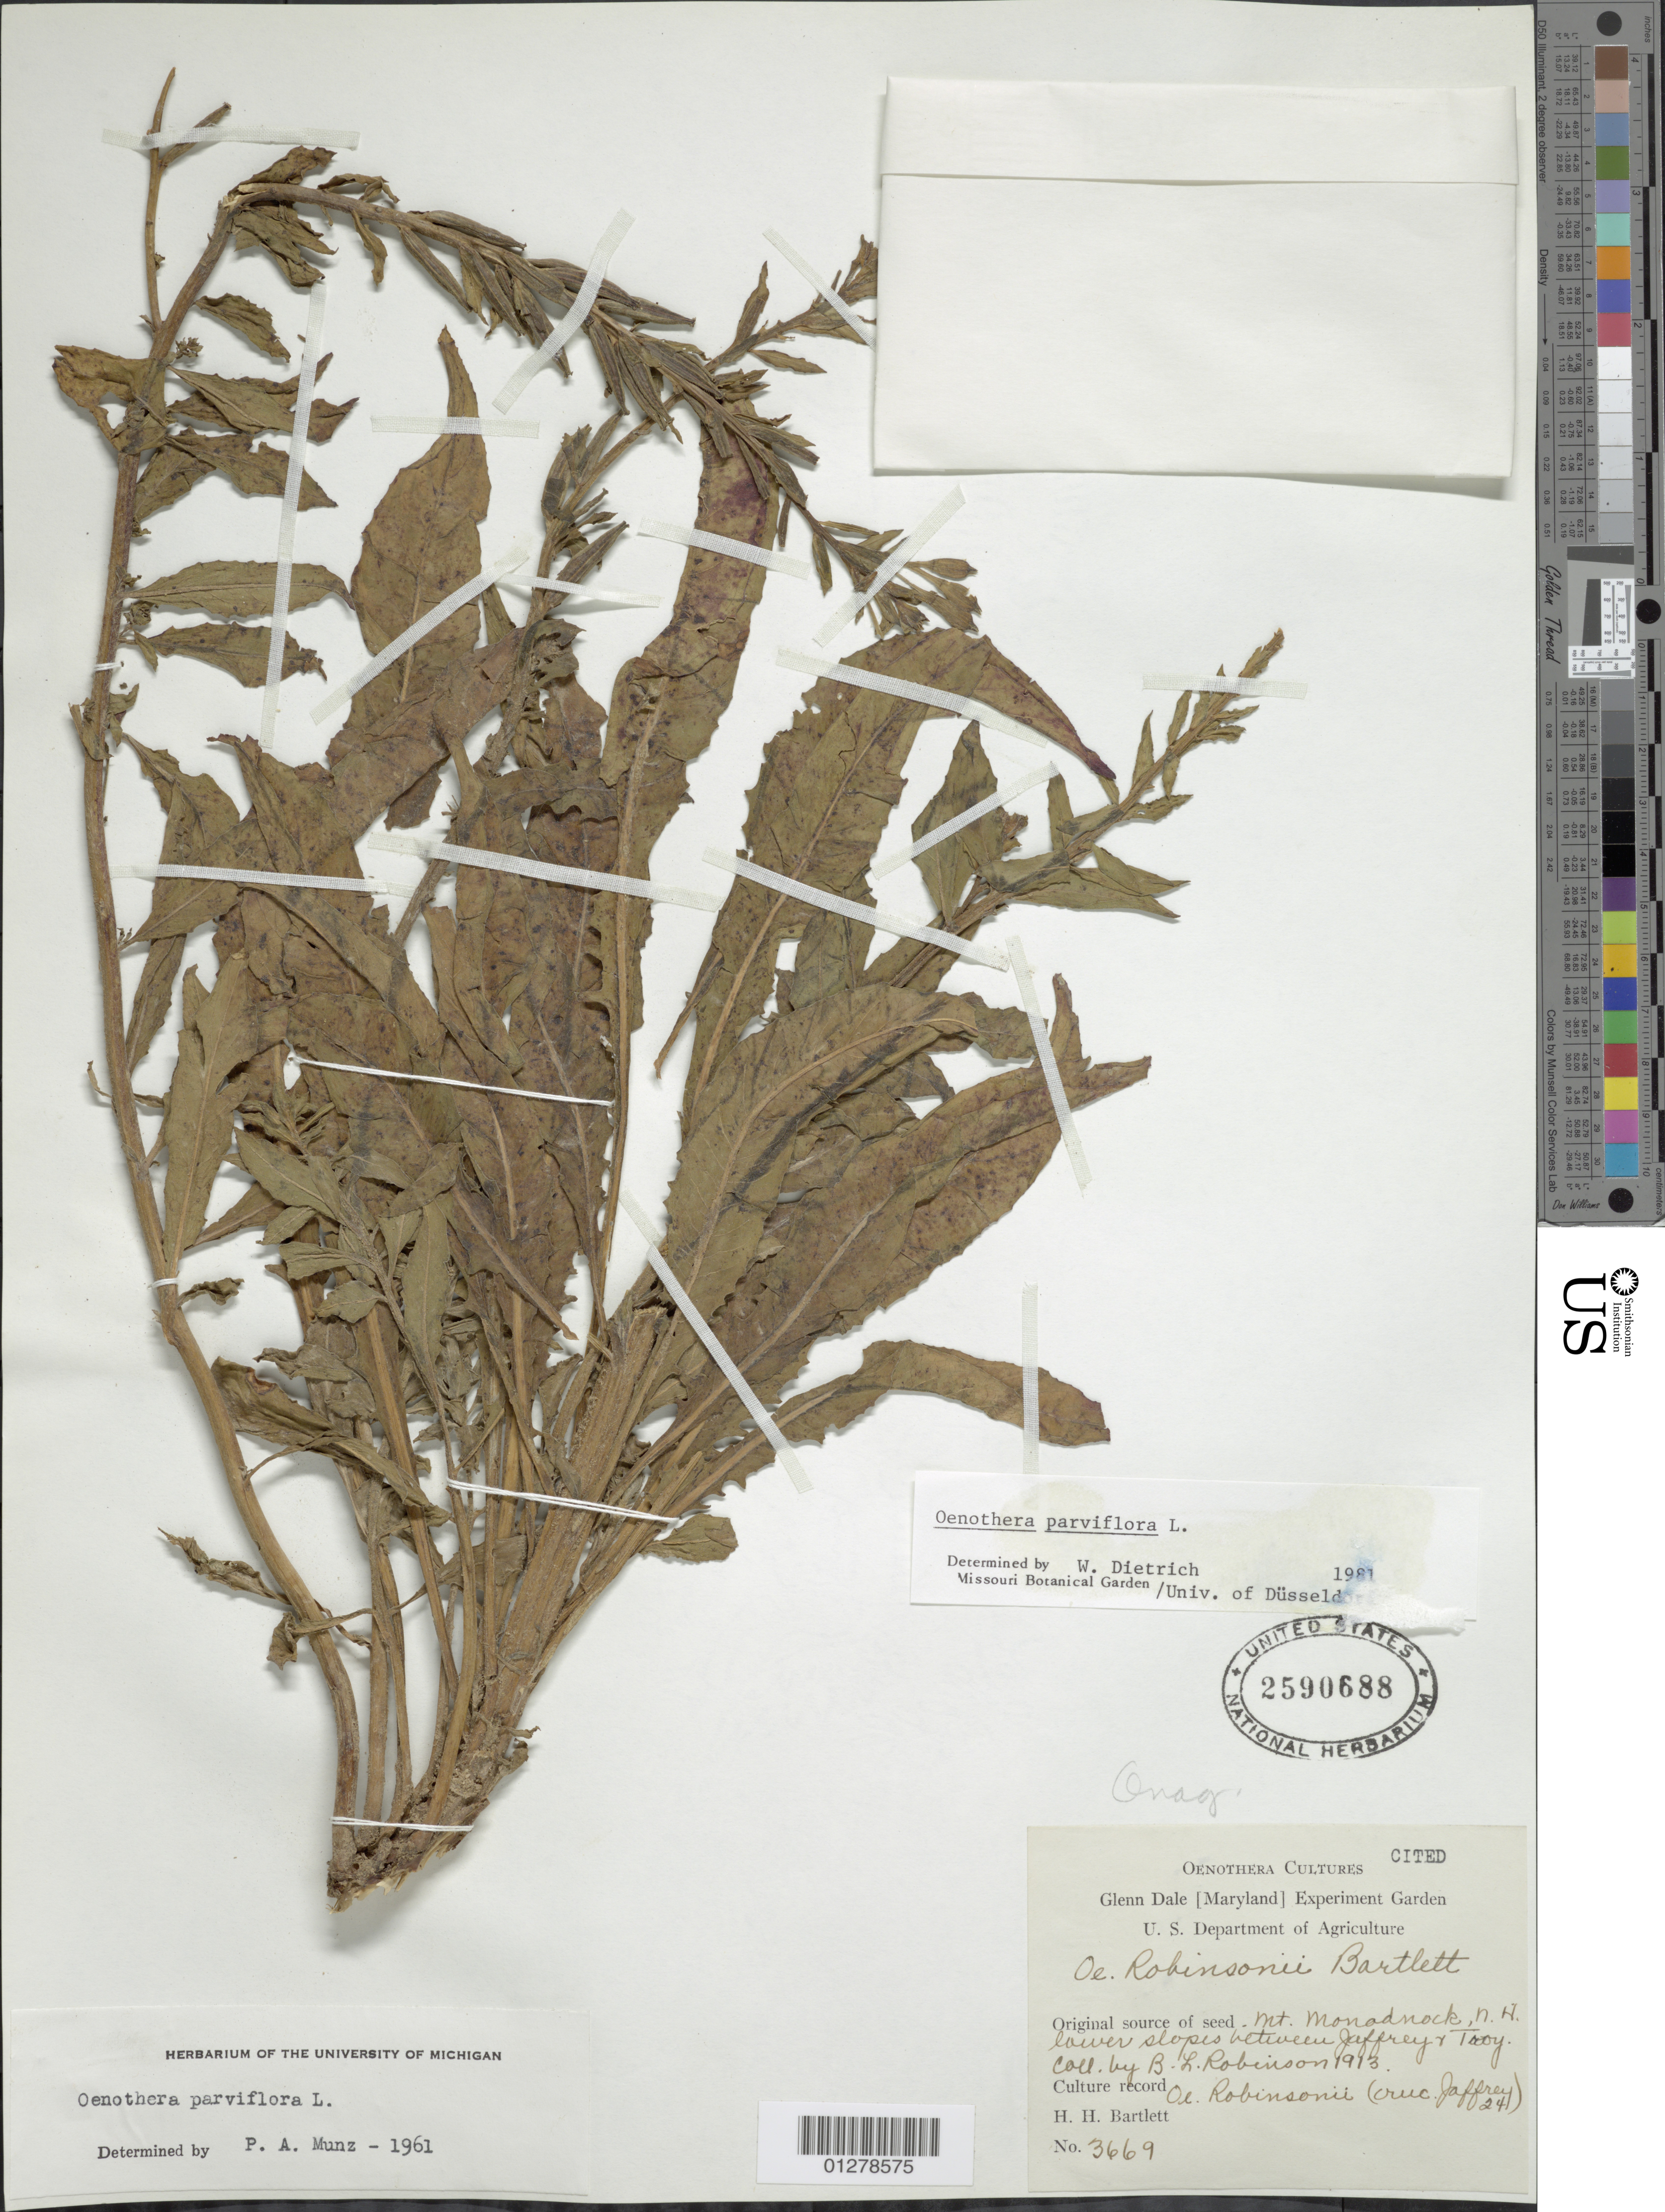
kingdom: Plantae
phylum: Tracheophyta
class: Magnoliopsida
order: Myrtales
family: Onagraceae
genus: Oenothera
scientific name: Oenothera parviflora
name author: L.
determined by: Munz, Philip A.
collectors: H. H. Bartlett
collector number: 3669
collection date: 1913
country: United States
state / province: Maryland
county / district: Prince George's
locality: Glen Dale [Maryland] Experiment Garden, US Department of Agriculture.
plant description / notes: Original source of seed Mt. Monodnock, N.H., lower slopes between Jeffrey and Troy, collected by B. L. Robinson, 1913.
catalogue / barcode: US 2590688